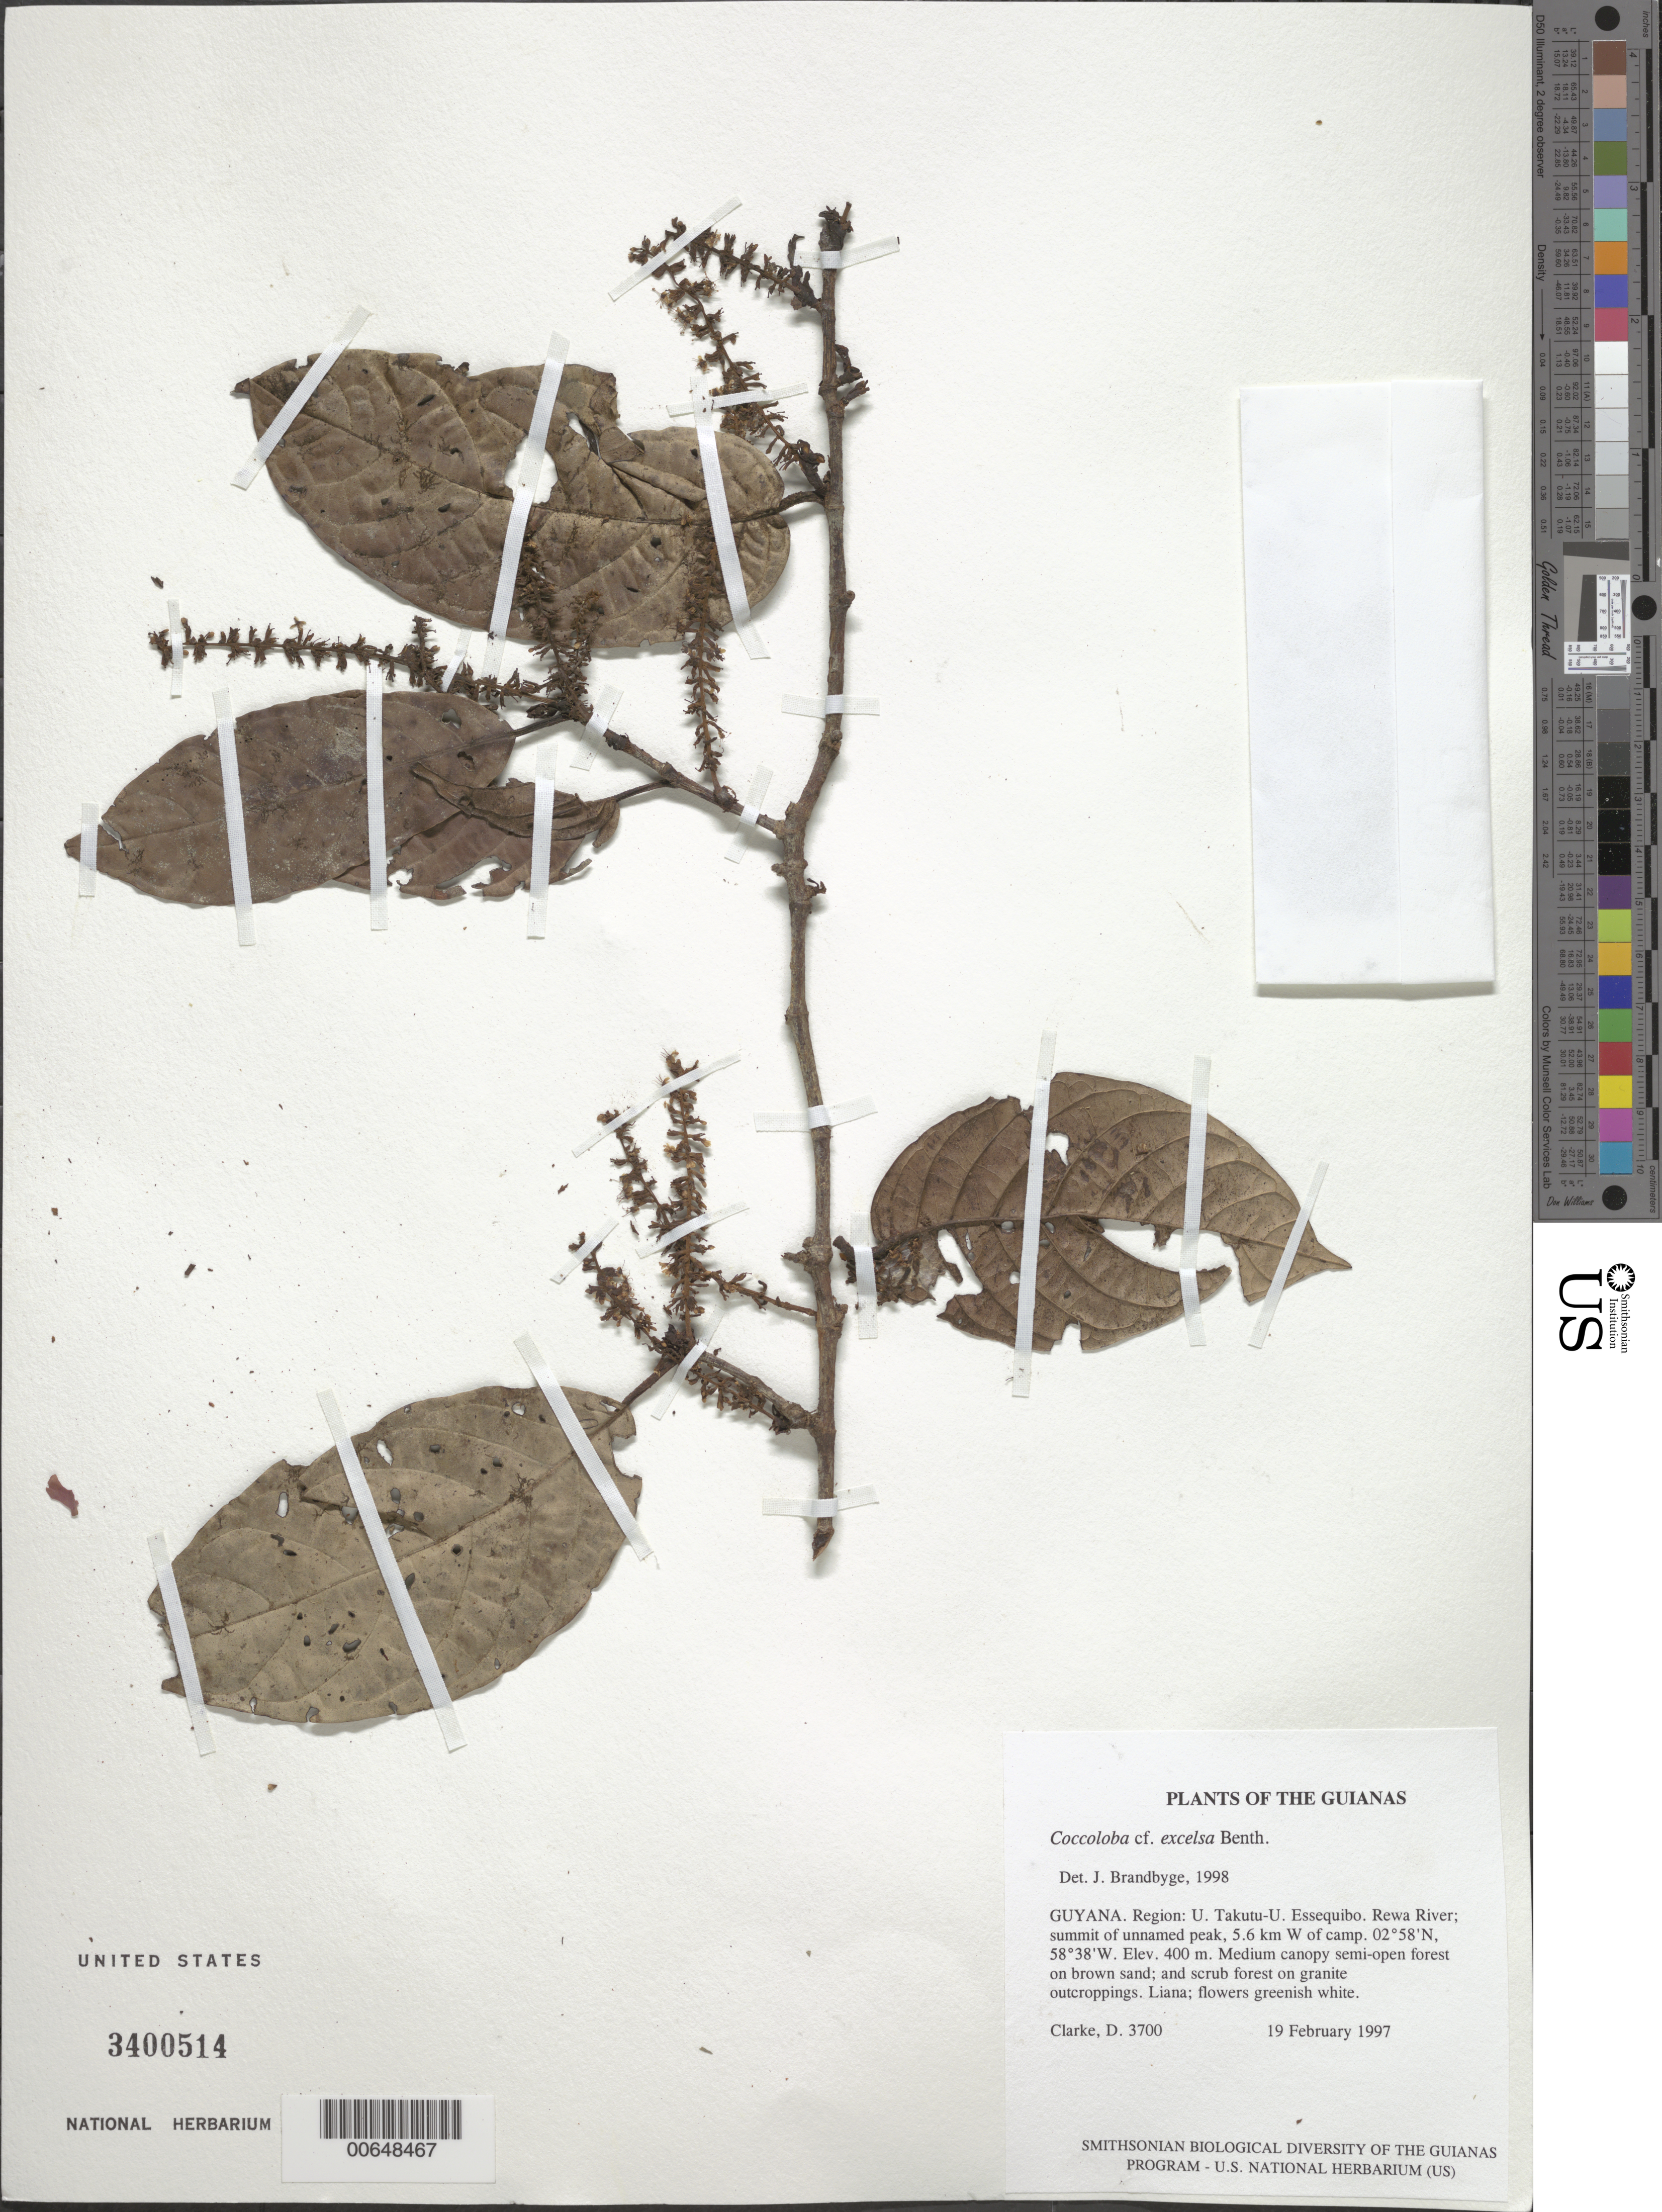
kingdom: Plantae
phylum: Tracheophyta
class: Magnoliopsida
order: Caryophyllales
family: Polygonaceae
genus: Coccoloba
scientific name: Coccoloba excelsa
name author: Benth.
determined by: Brandbyge, J.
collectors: H. D. Clarke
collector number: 3700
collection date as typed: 19 February 1997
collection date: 1997-02-19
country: Guyana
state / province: U. Takutu-U. Essequibo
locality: Rewa River; summit of unnamed peak, 5.6 km W of camp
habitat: Medium canopy semi-open forest on brown sand; and scrub forest on granite outcroppings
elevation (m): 400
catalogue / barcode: US 3400514